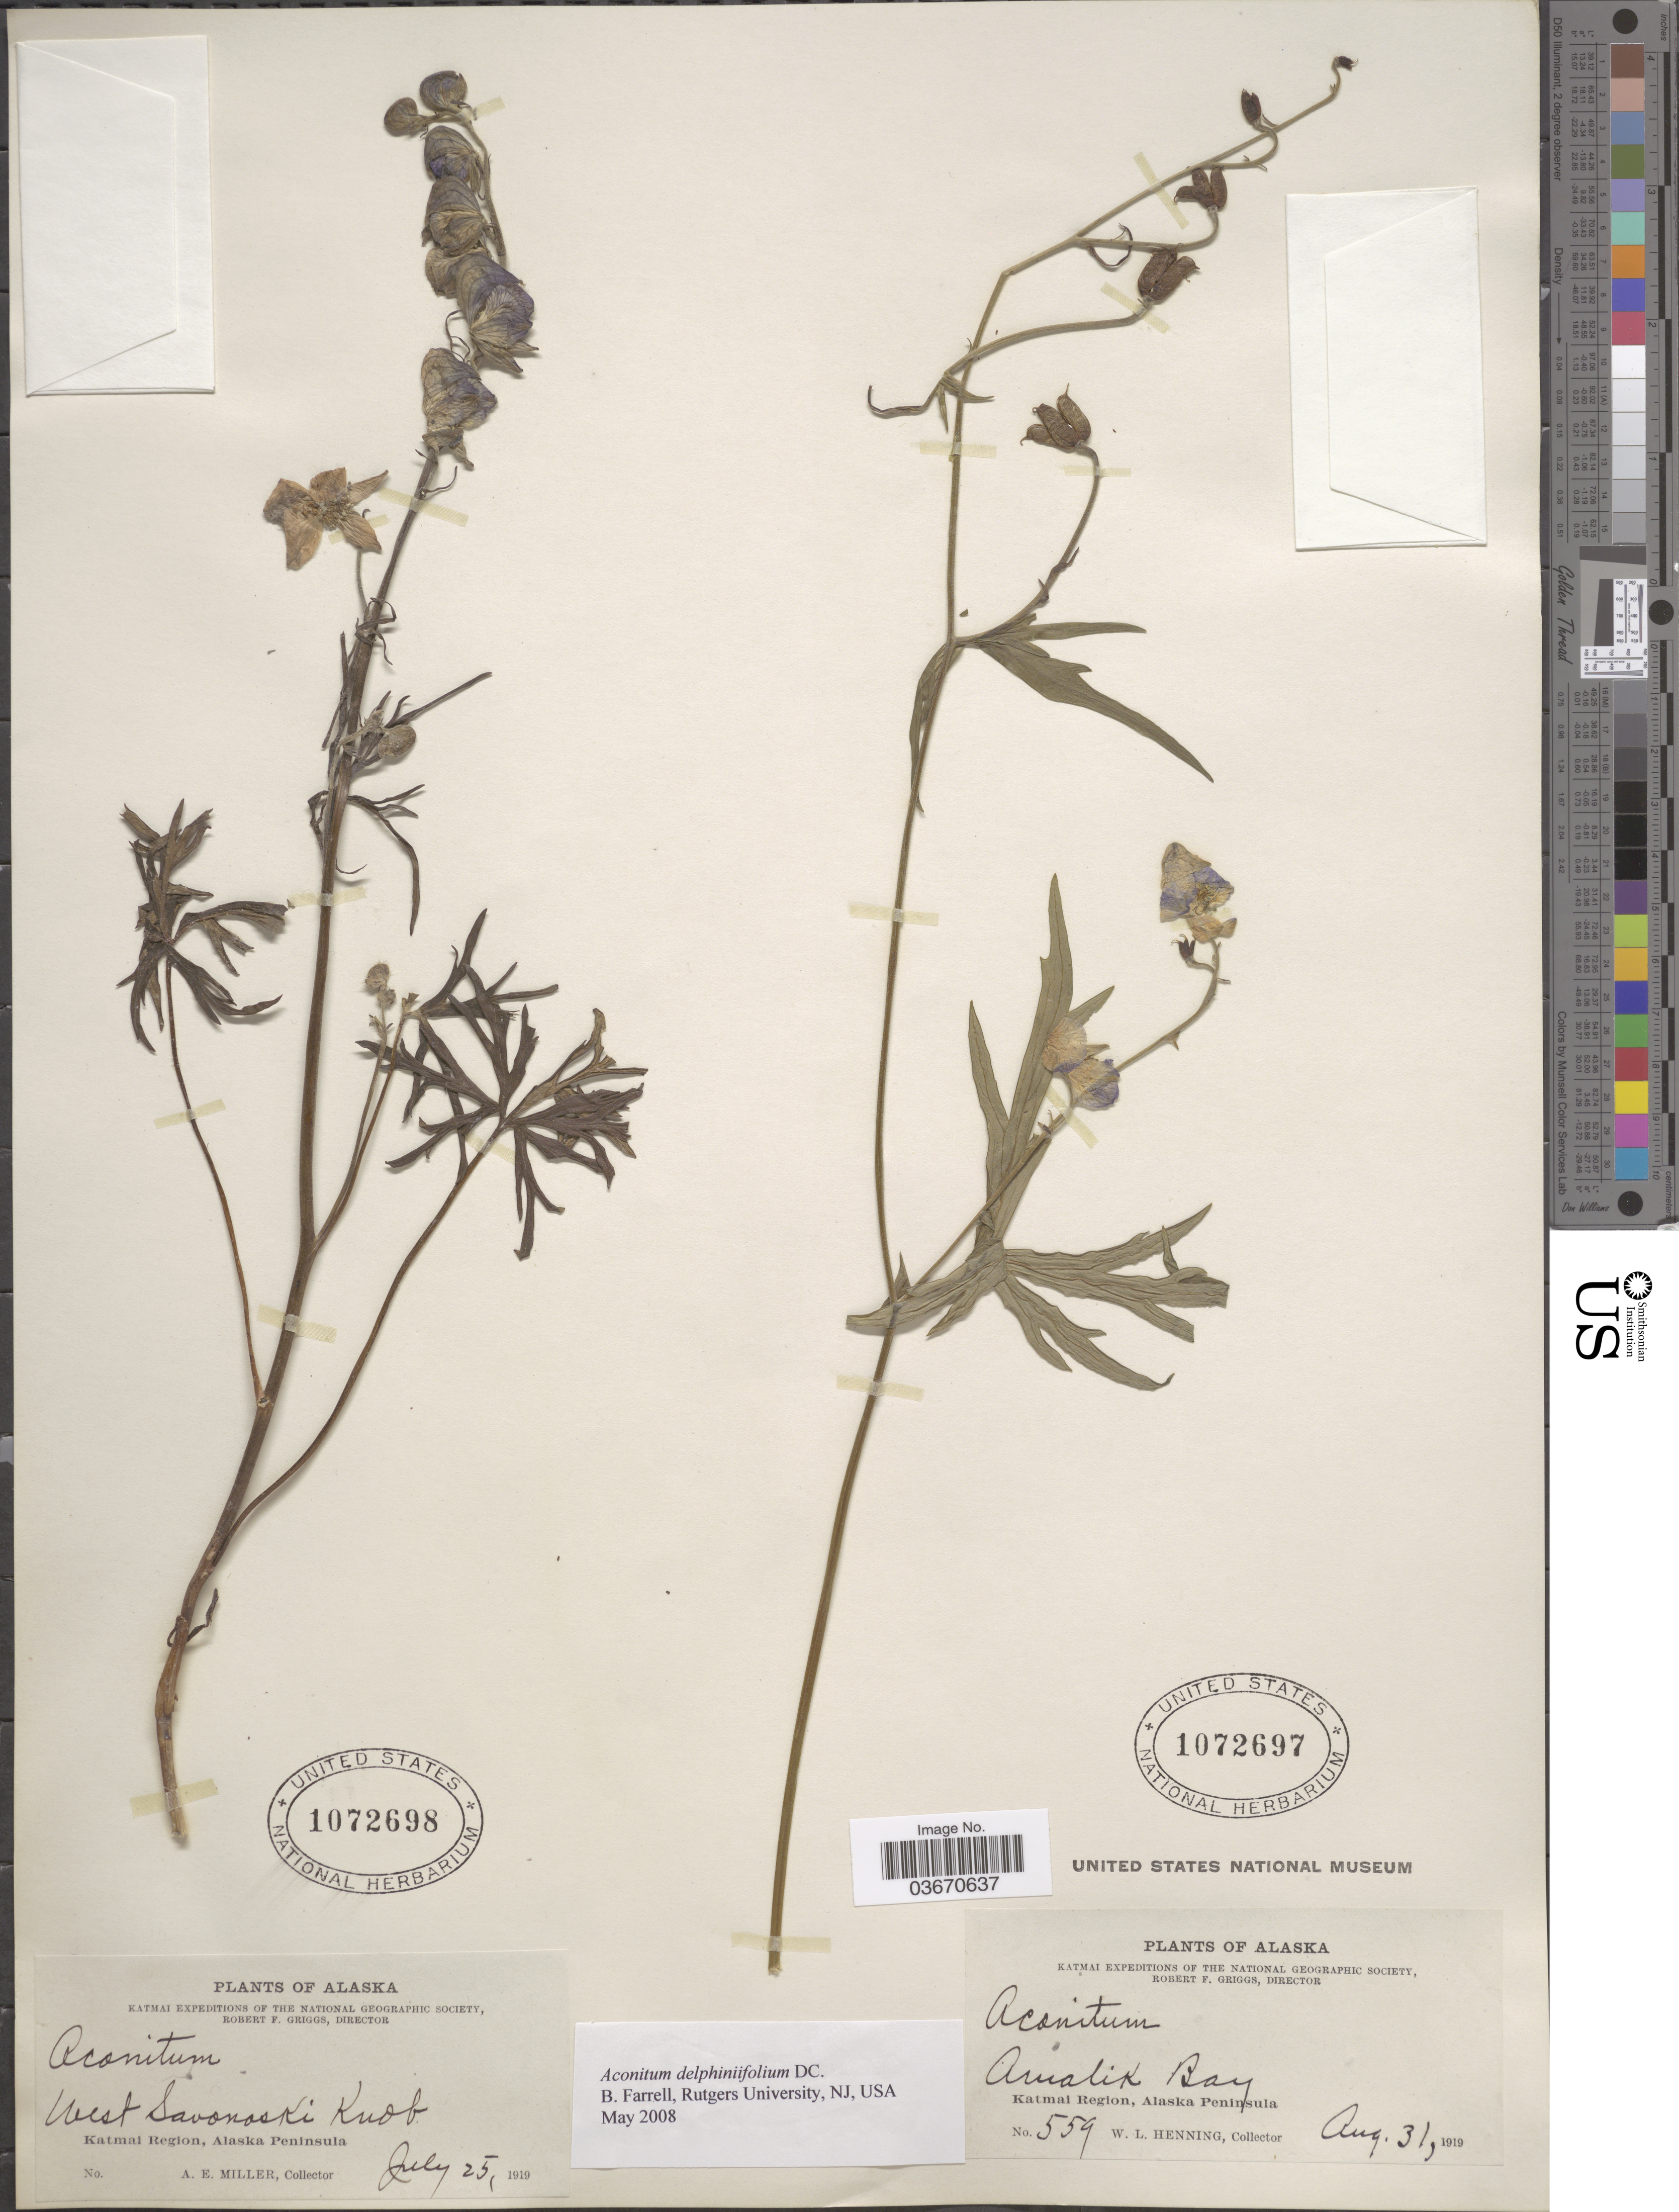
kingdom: Plantae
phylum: Tracheophyta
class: Magnoliopsida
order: Ranunculales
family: Ranunculaceae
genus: Aconitum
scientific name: Aconitum delphinifolium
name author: DC.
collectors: W. Henning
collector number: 559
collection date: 1919-08-31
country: United States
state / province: Alaska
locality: Katmai. Amalik Bay. Katmai Region, Alaska Peninsula.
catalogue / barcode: US 1072697-2